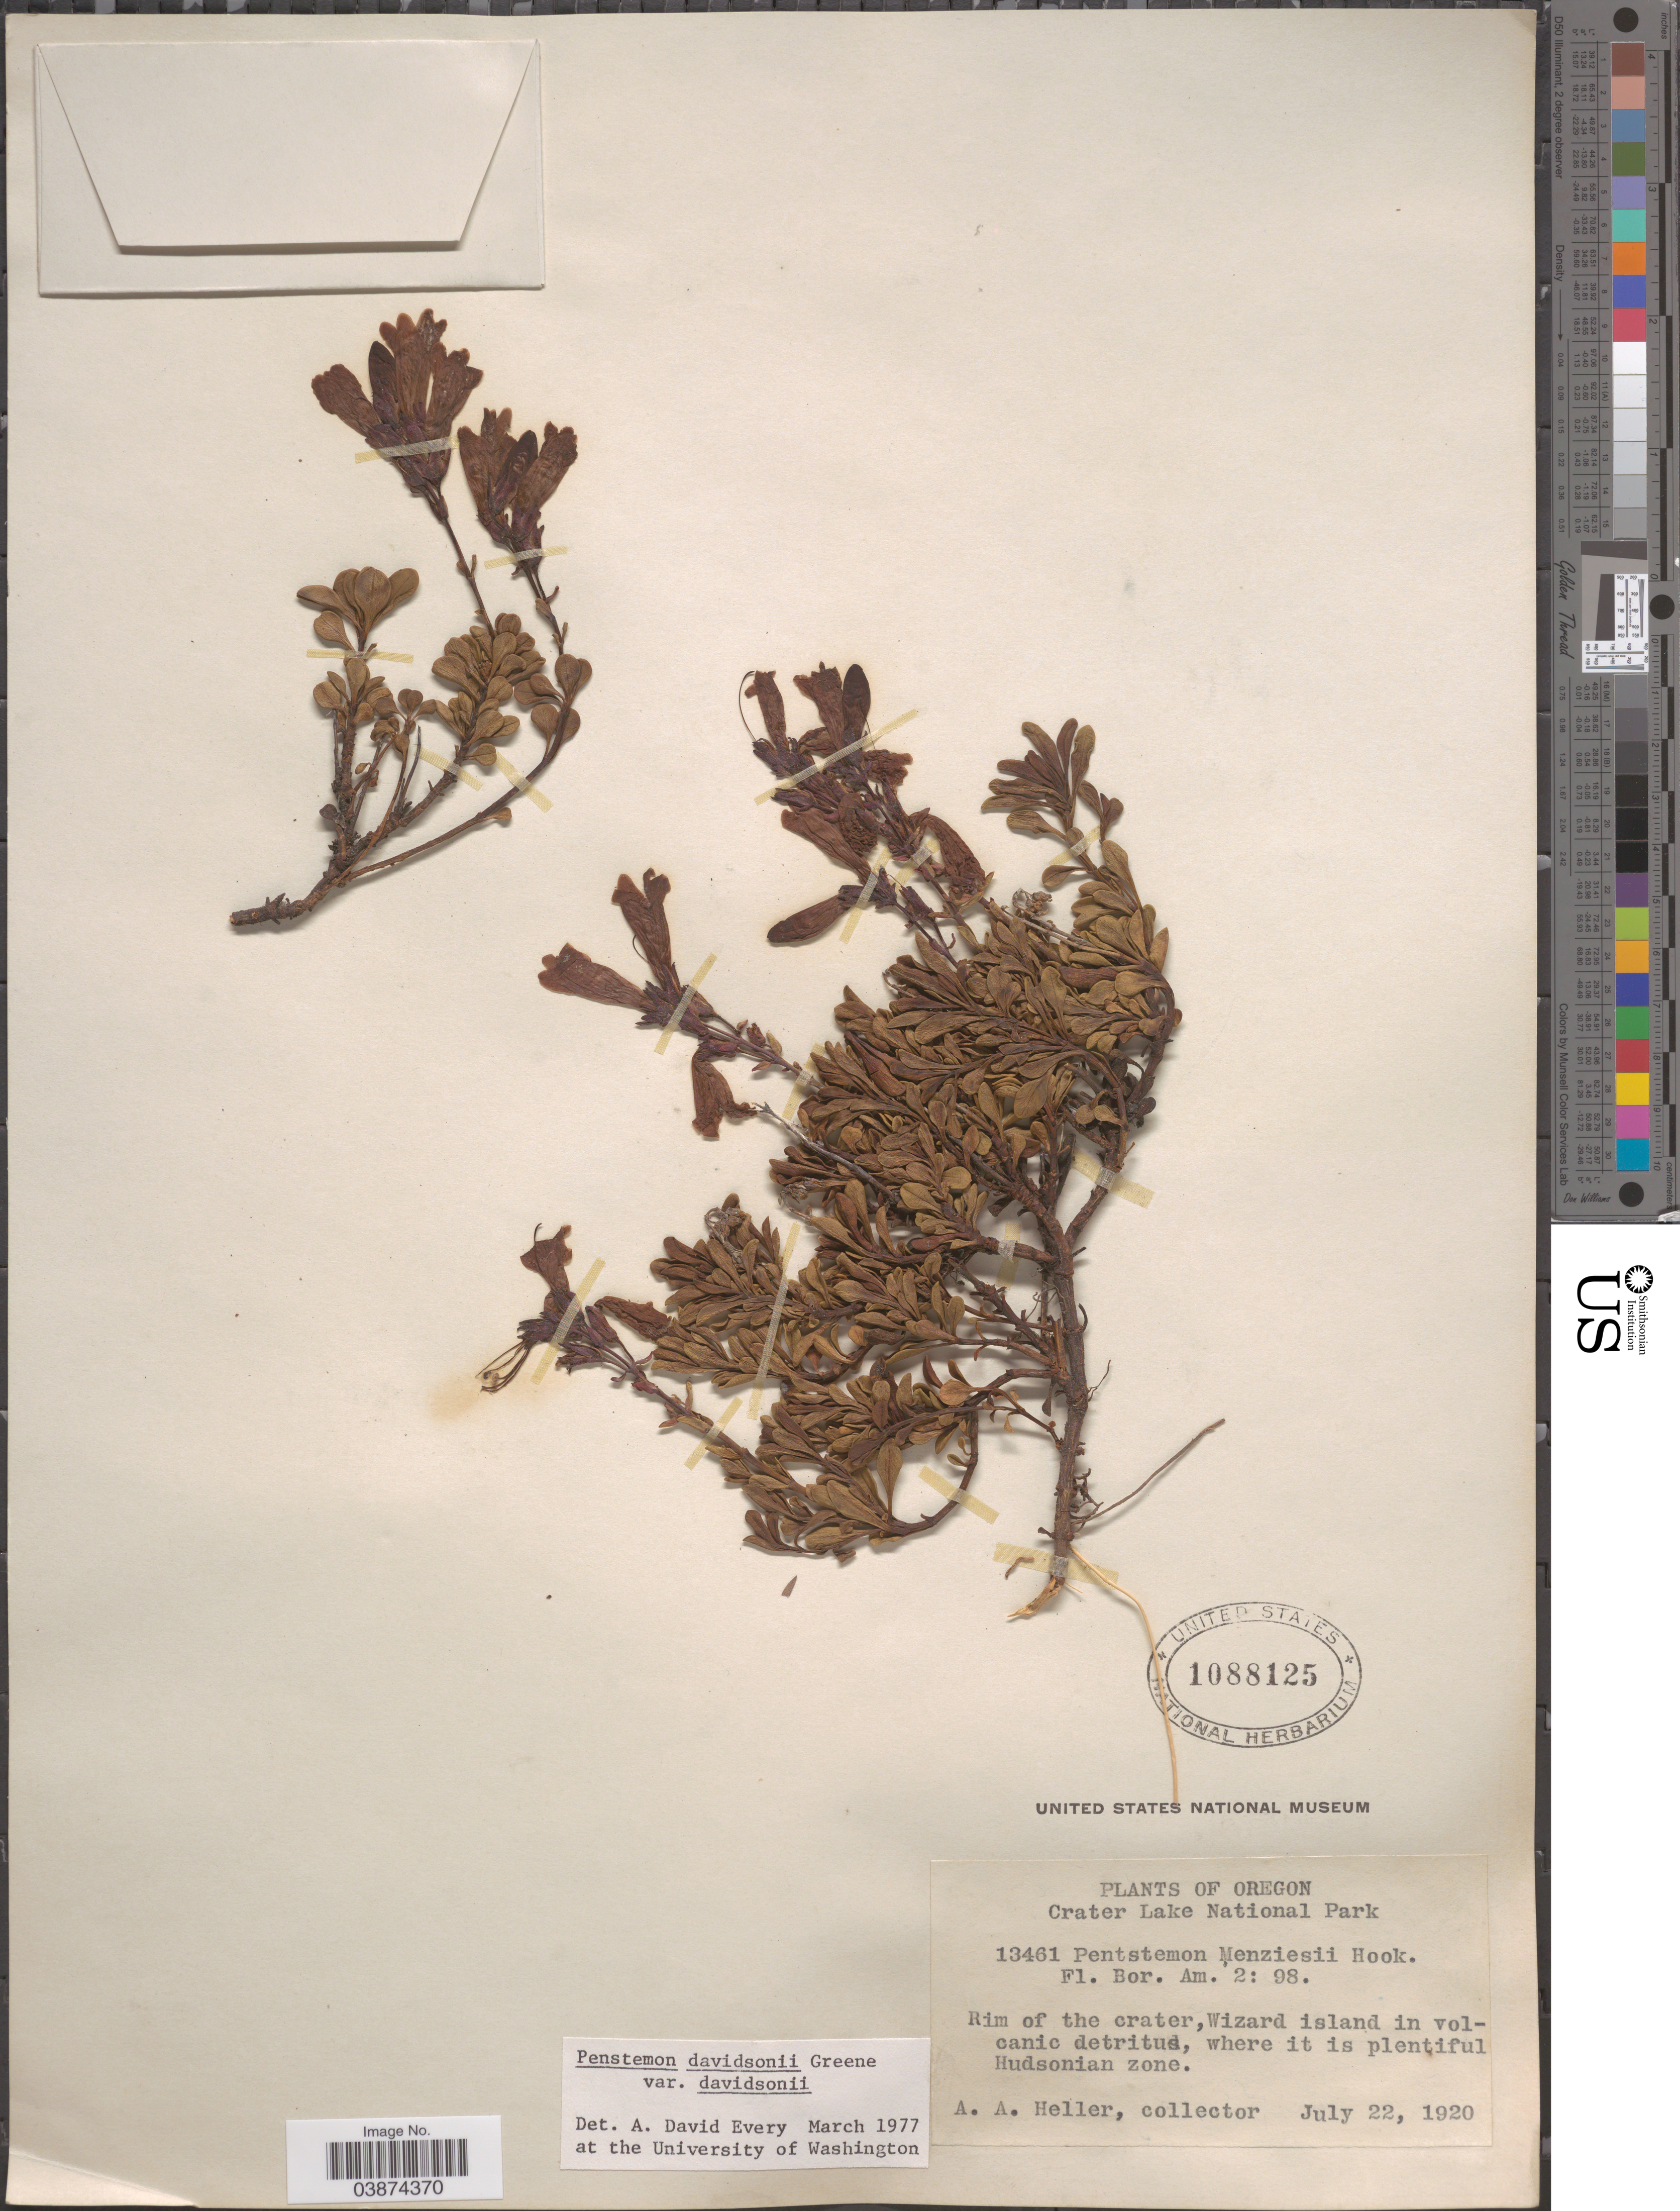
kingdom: Plantae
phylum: Tracheophyta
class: Magnoliopsida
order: Lamiales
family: Plantaginaceae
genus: Penstemon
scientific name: Penstemon davidsonii var. davidsonii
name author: Greene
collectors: A. A. Heller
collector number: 13461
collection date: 1920-07-22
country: United States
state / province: Oregon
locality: Crater Lake National Park. Rim of the crater, Wizard island in volcanic detritus, where it is plentiful Hudsonian zone.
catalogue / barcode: US 1088125